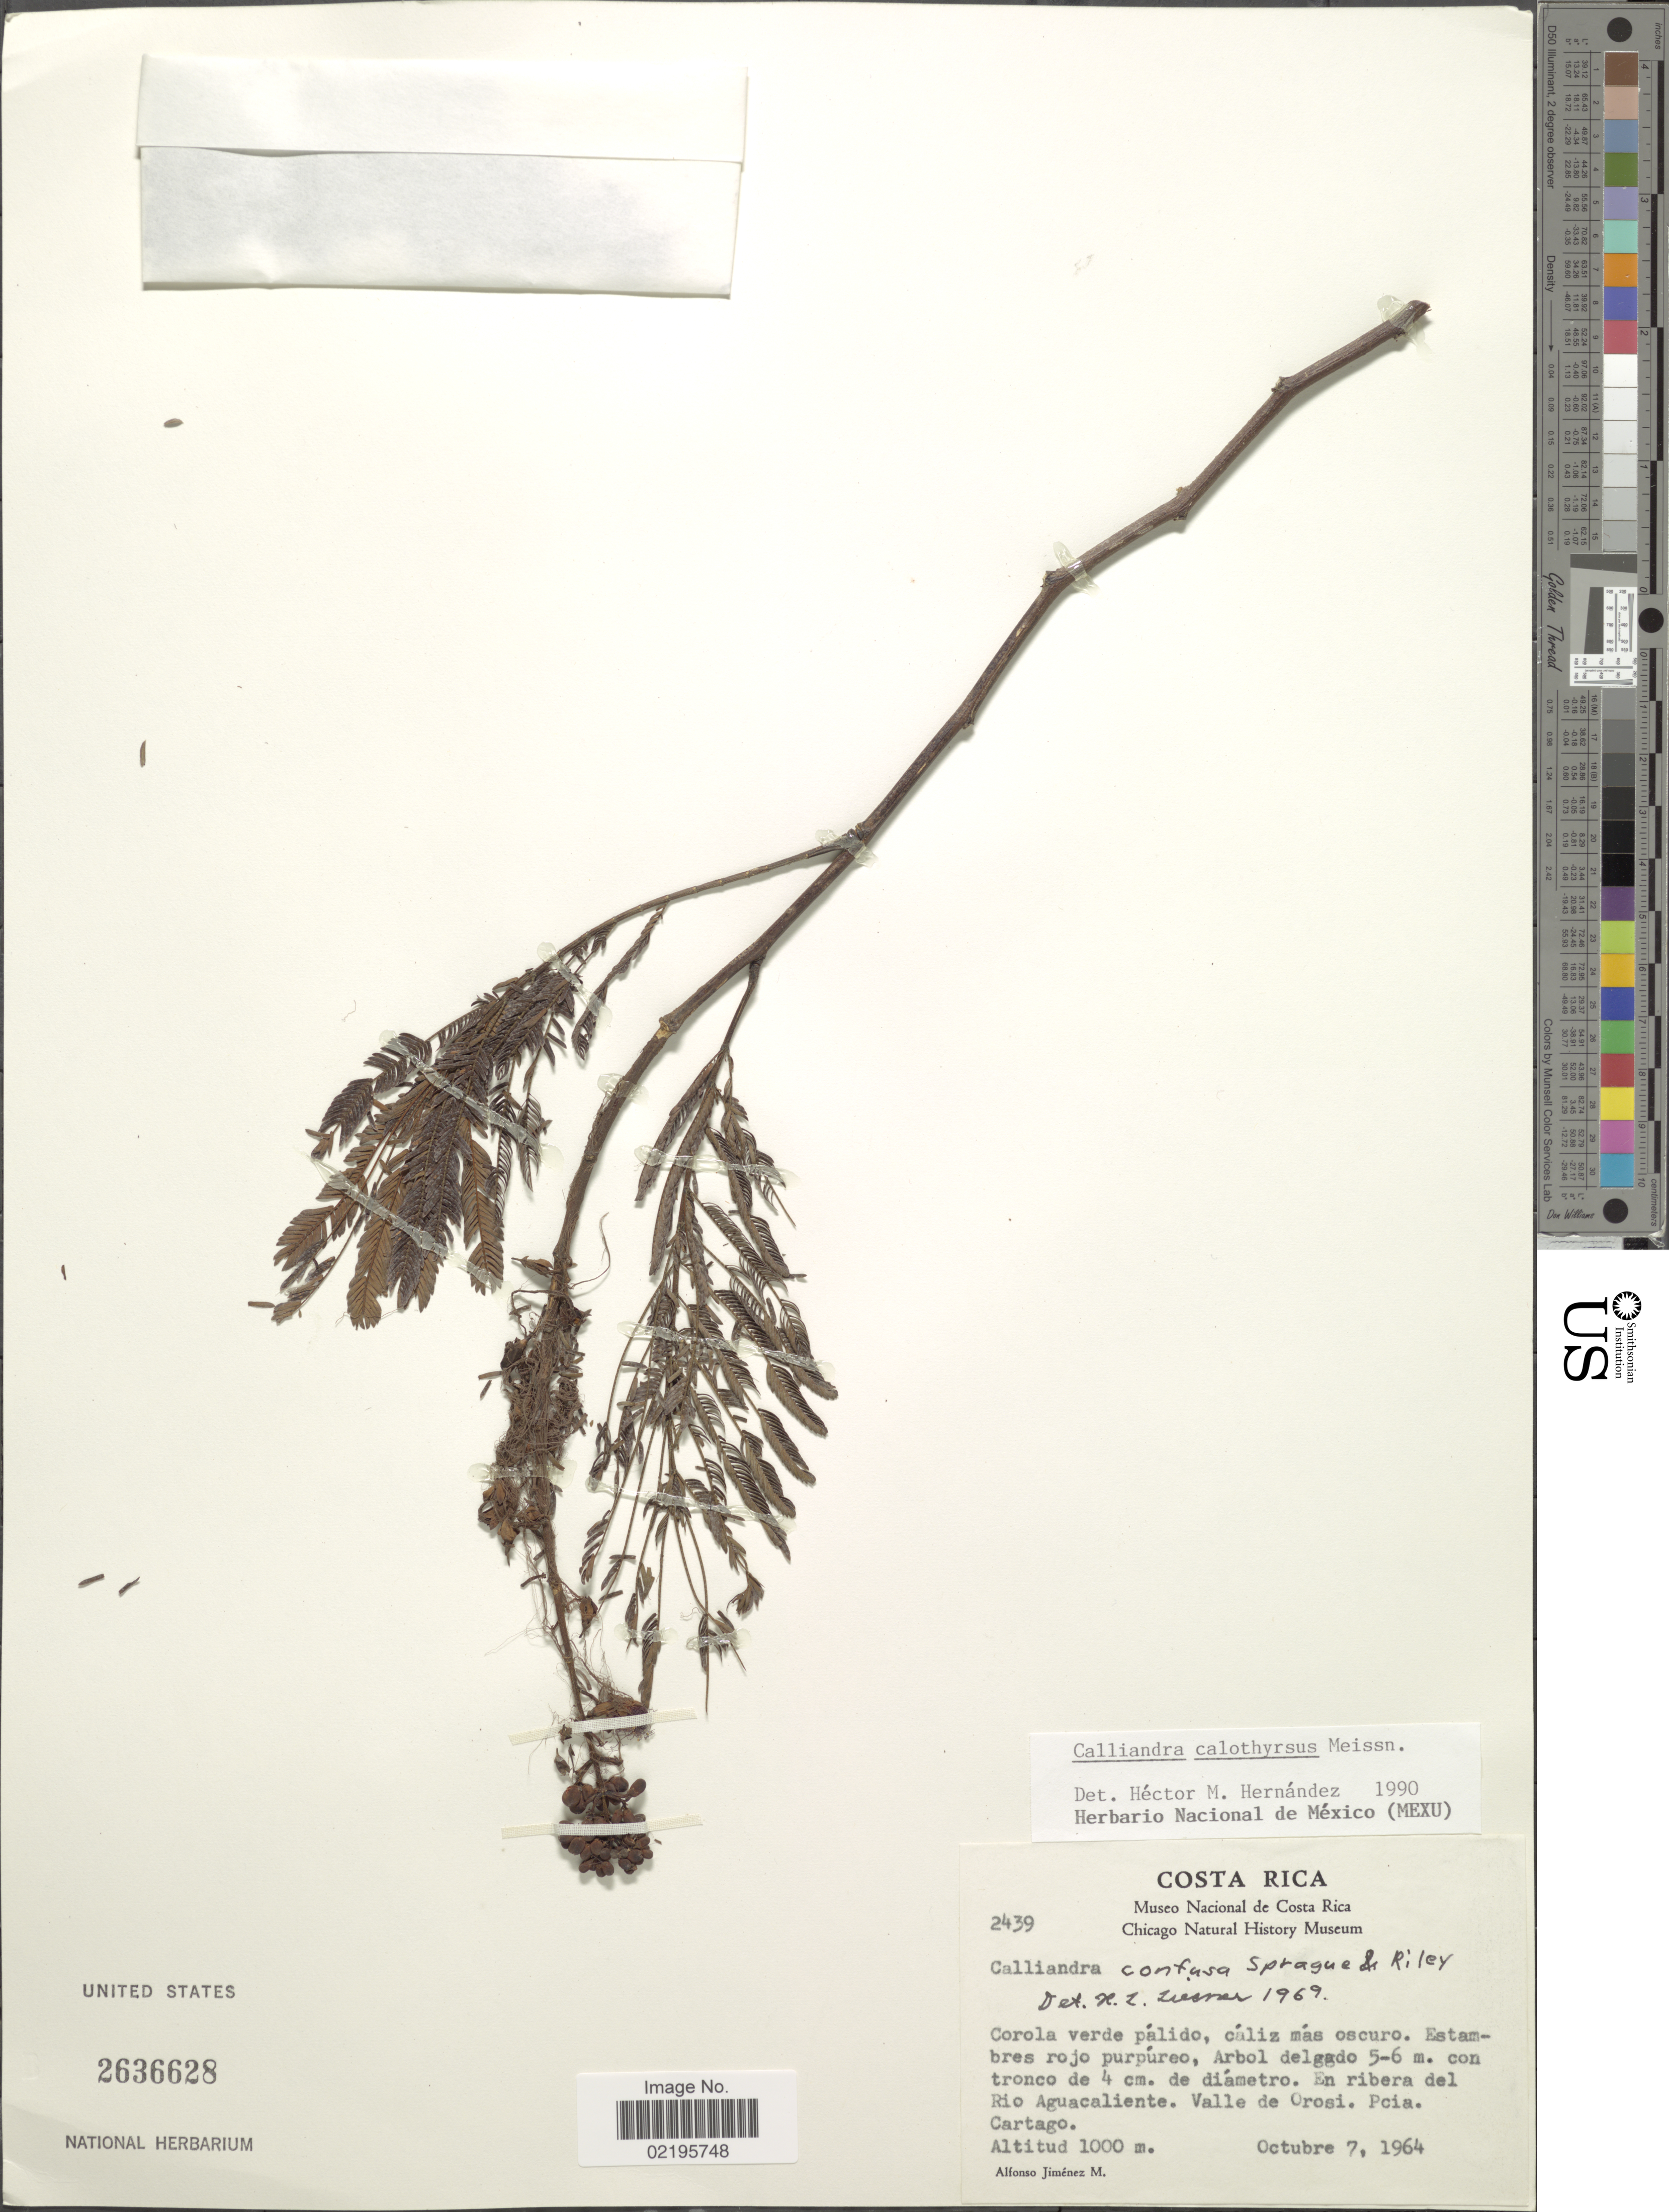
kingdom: Plantae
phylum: Tracheophyta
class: Magnoliopsida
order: Fabales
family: Fabaceae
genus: Calliandra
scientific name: Calliandra calothyrsus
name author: Meisn.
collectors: A. Jimenez M.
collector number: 2439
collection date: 1964-10-07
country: Costa Rica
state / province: Cartago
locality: En ribera del Rio Aguacaliente. Valle de Orosi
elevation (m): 1000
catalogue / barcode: US 2636628